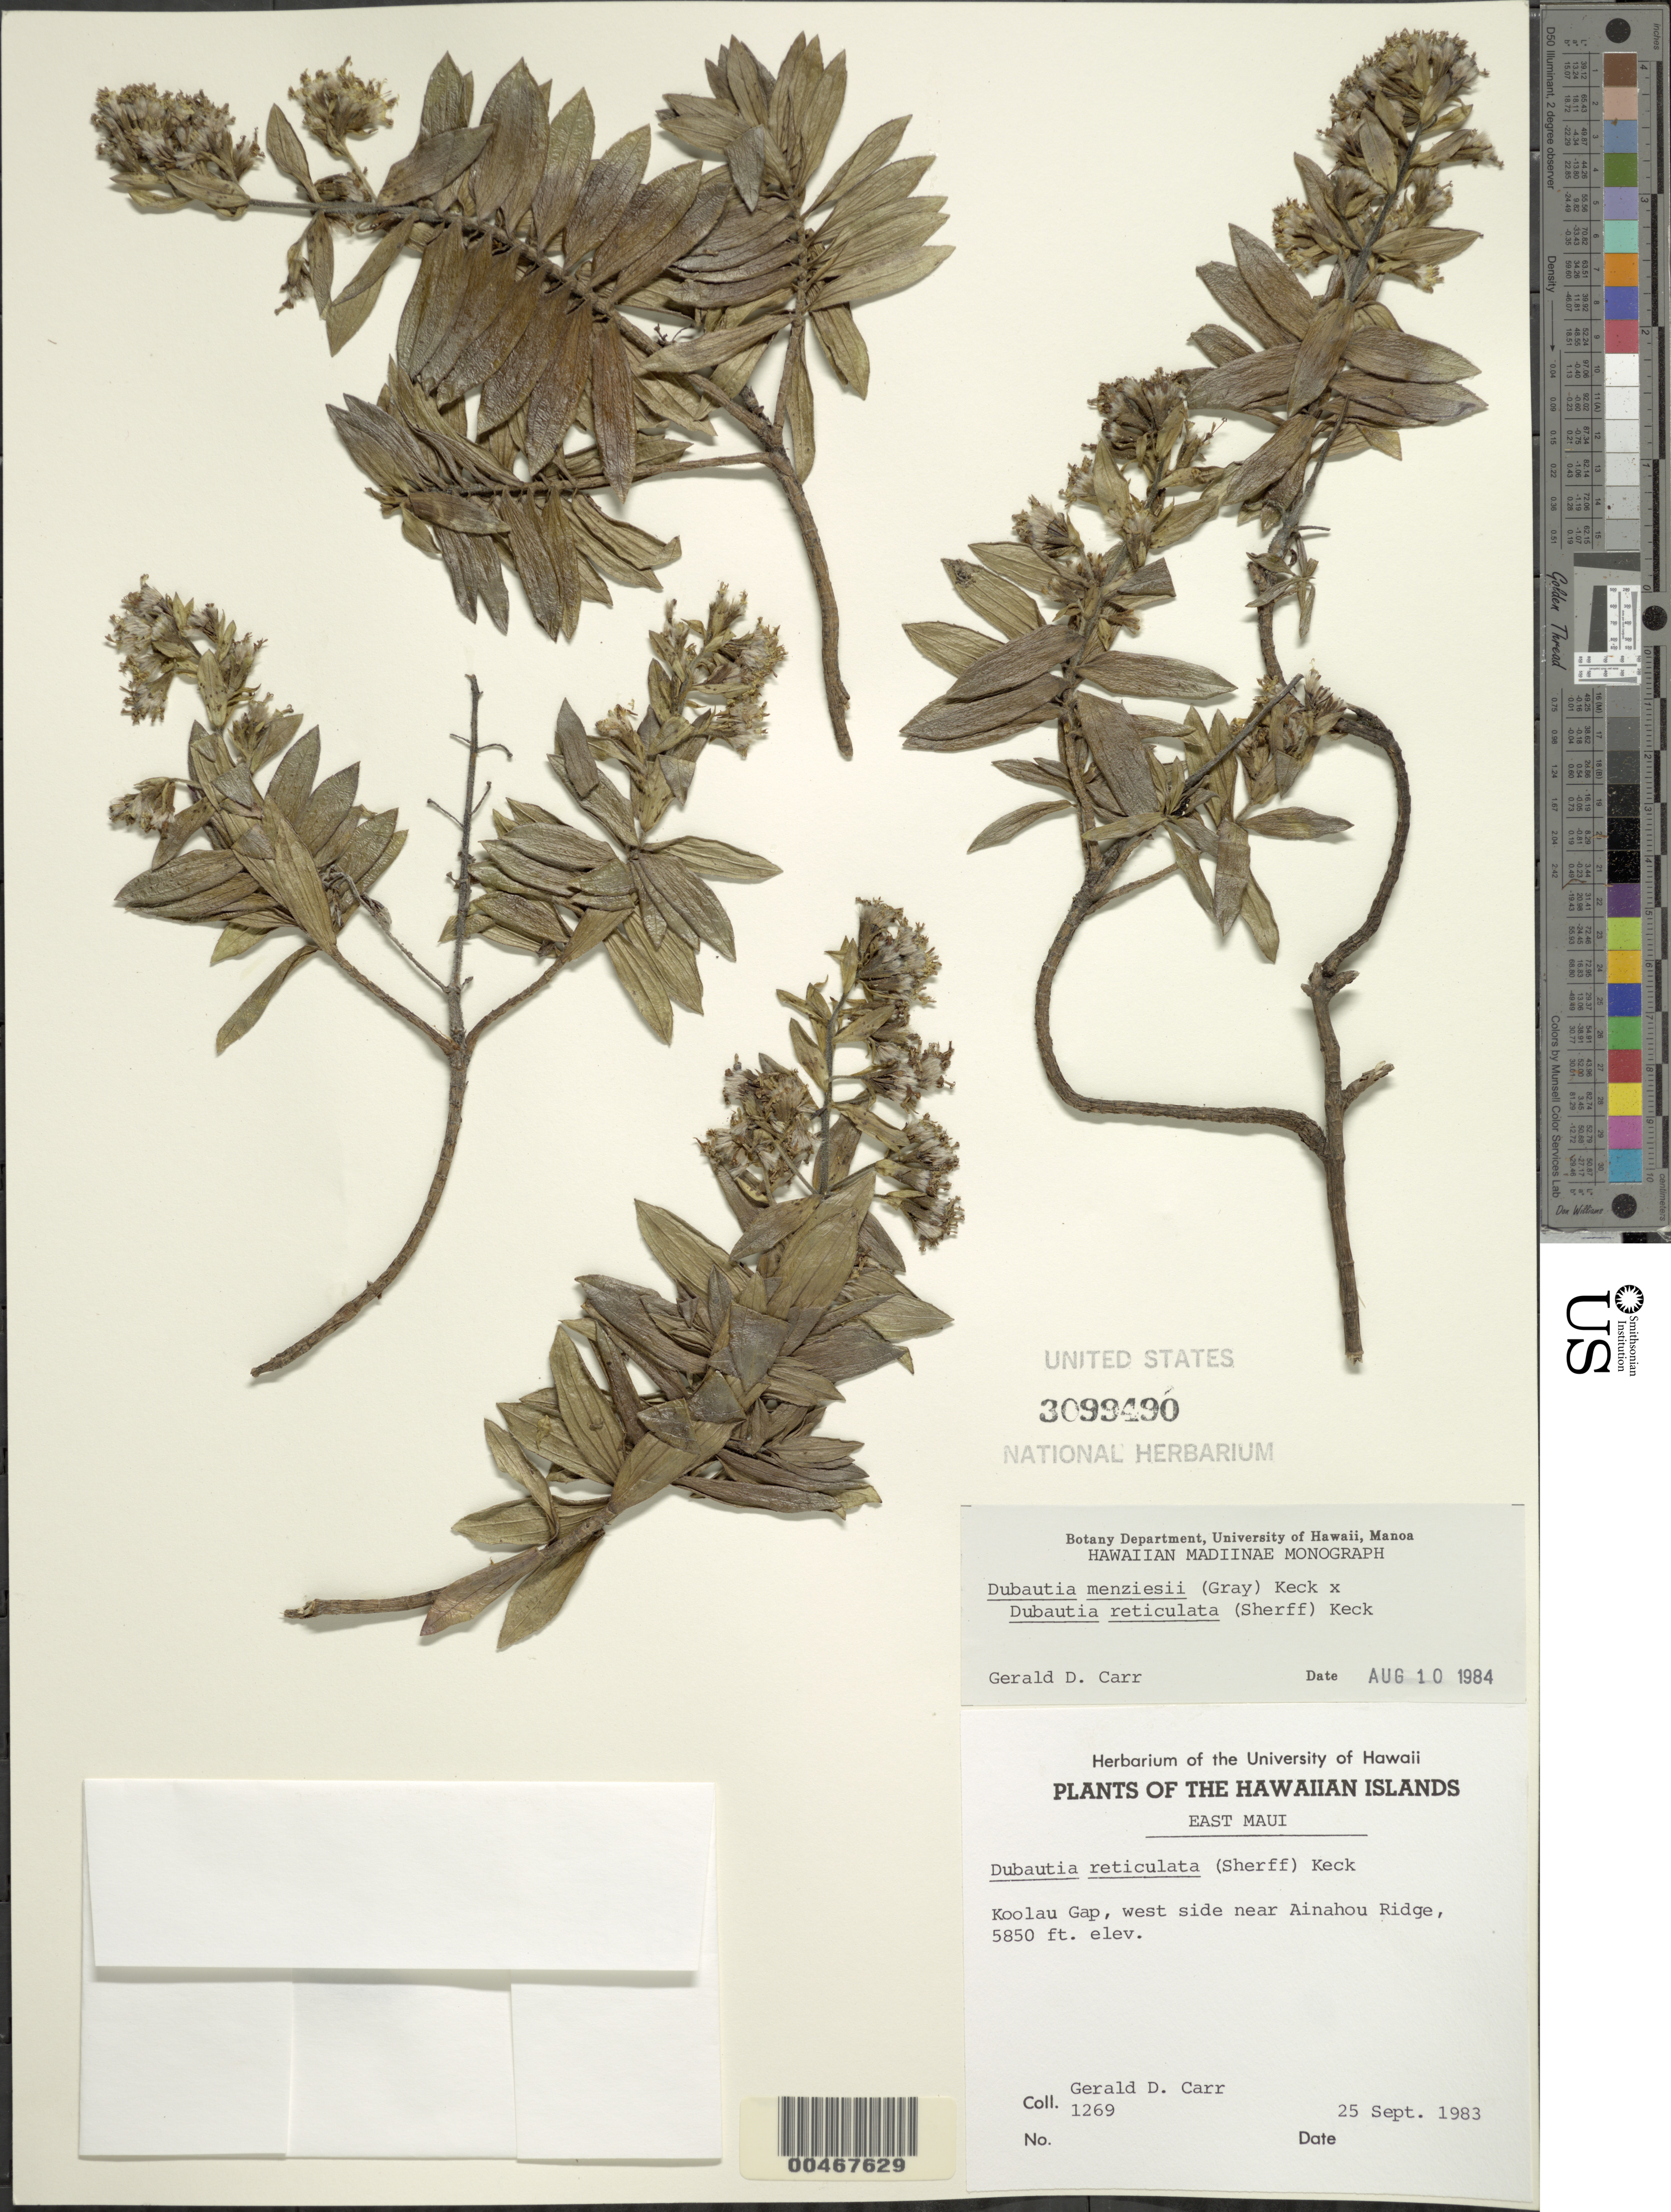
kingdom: Plantae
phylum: Tracheophyta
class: Magnoliopsida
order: Asterales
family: Asteraceae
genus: Dubautia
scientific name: Dubautia menziesii x D. reticulata (Sherff) D.D. Keck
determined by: Carr, G. D.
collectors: G. D. Carr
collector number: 1269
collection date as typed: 25 Sep 1983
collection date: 1983-09-25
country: United States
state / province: Hawaii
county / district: Maui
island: Maui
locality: Koolau Gap, W side near Ainahou Ridge, E Maui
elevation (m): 1783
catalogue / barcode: US 3099490